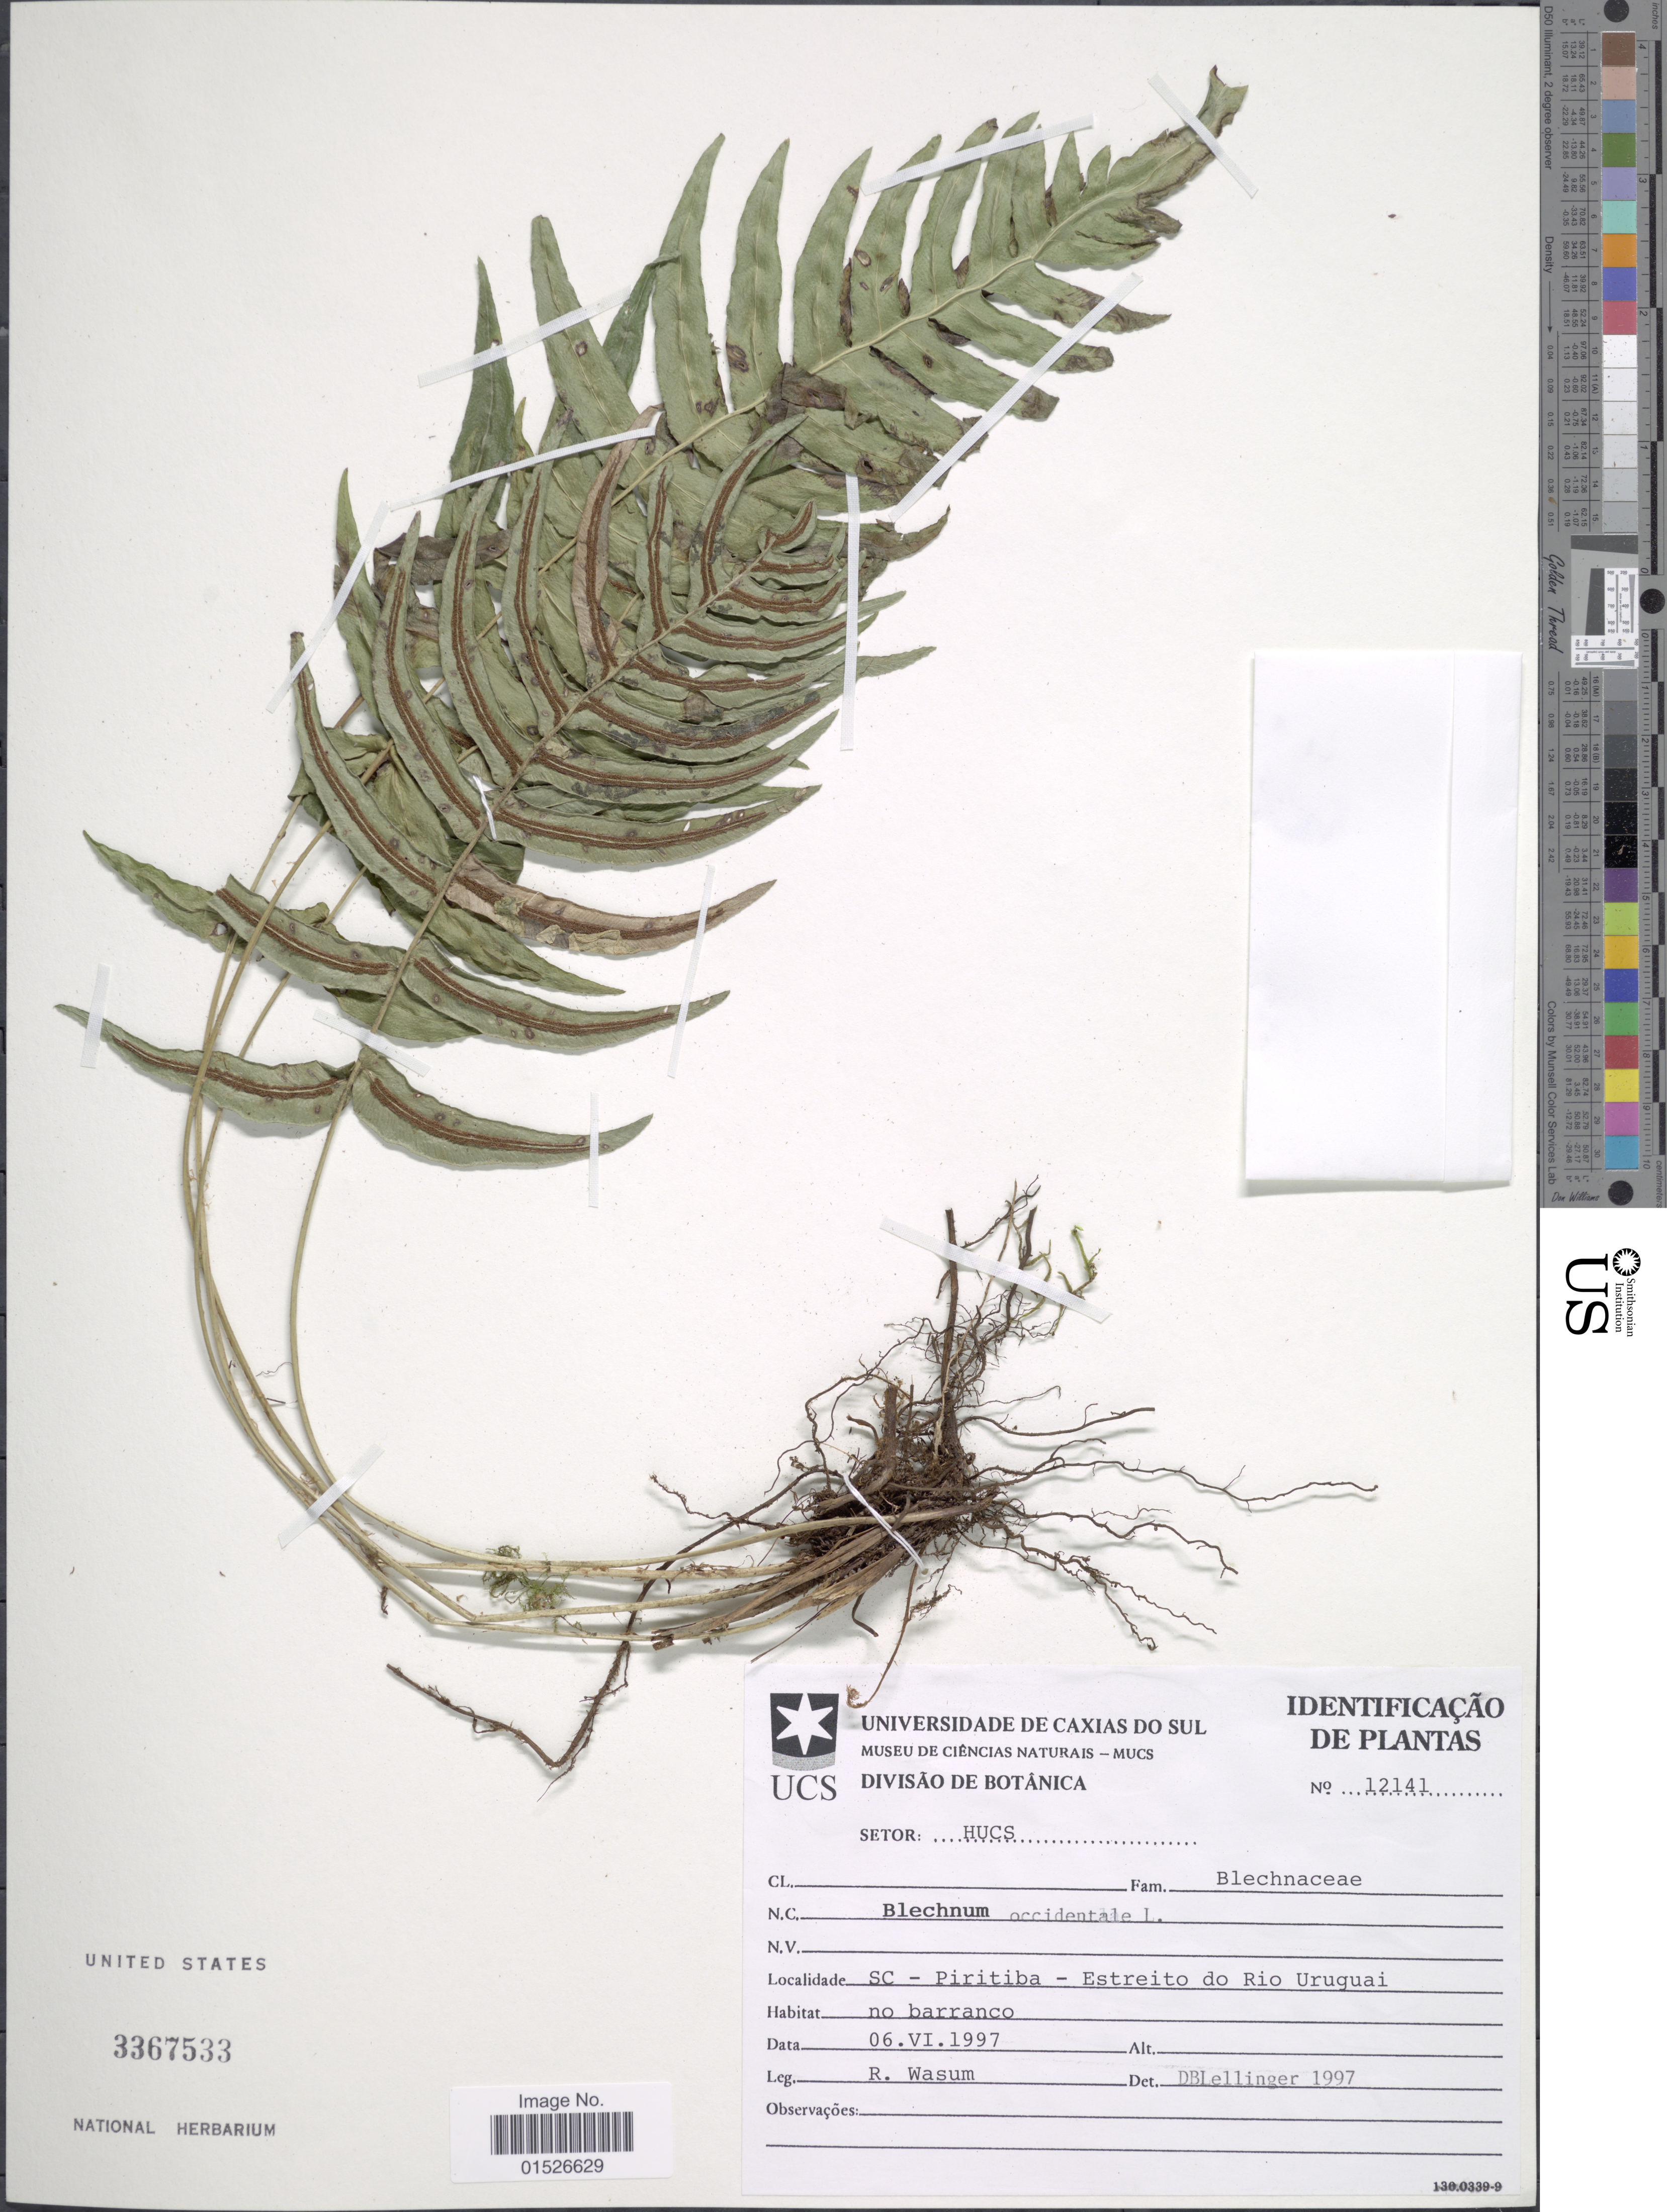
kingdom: Plantae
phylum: Tracheophyta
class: Polypodiopsida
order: Polypodiales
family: Blechnaceae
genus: Blechnum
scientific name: Blechnum occidentale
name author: L.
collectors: R. Wasum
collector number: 12141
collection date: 1997-06-06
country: Uruguay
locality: SC- Piritiba- Estreito do Rio Uruguai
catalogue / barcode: US 3367533